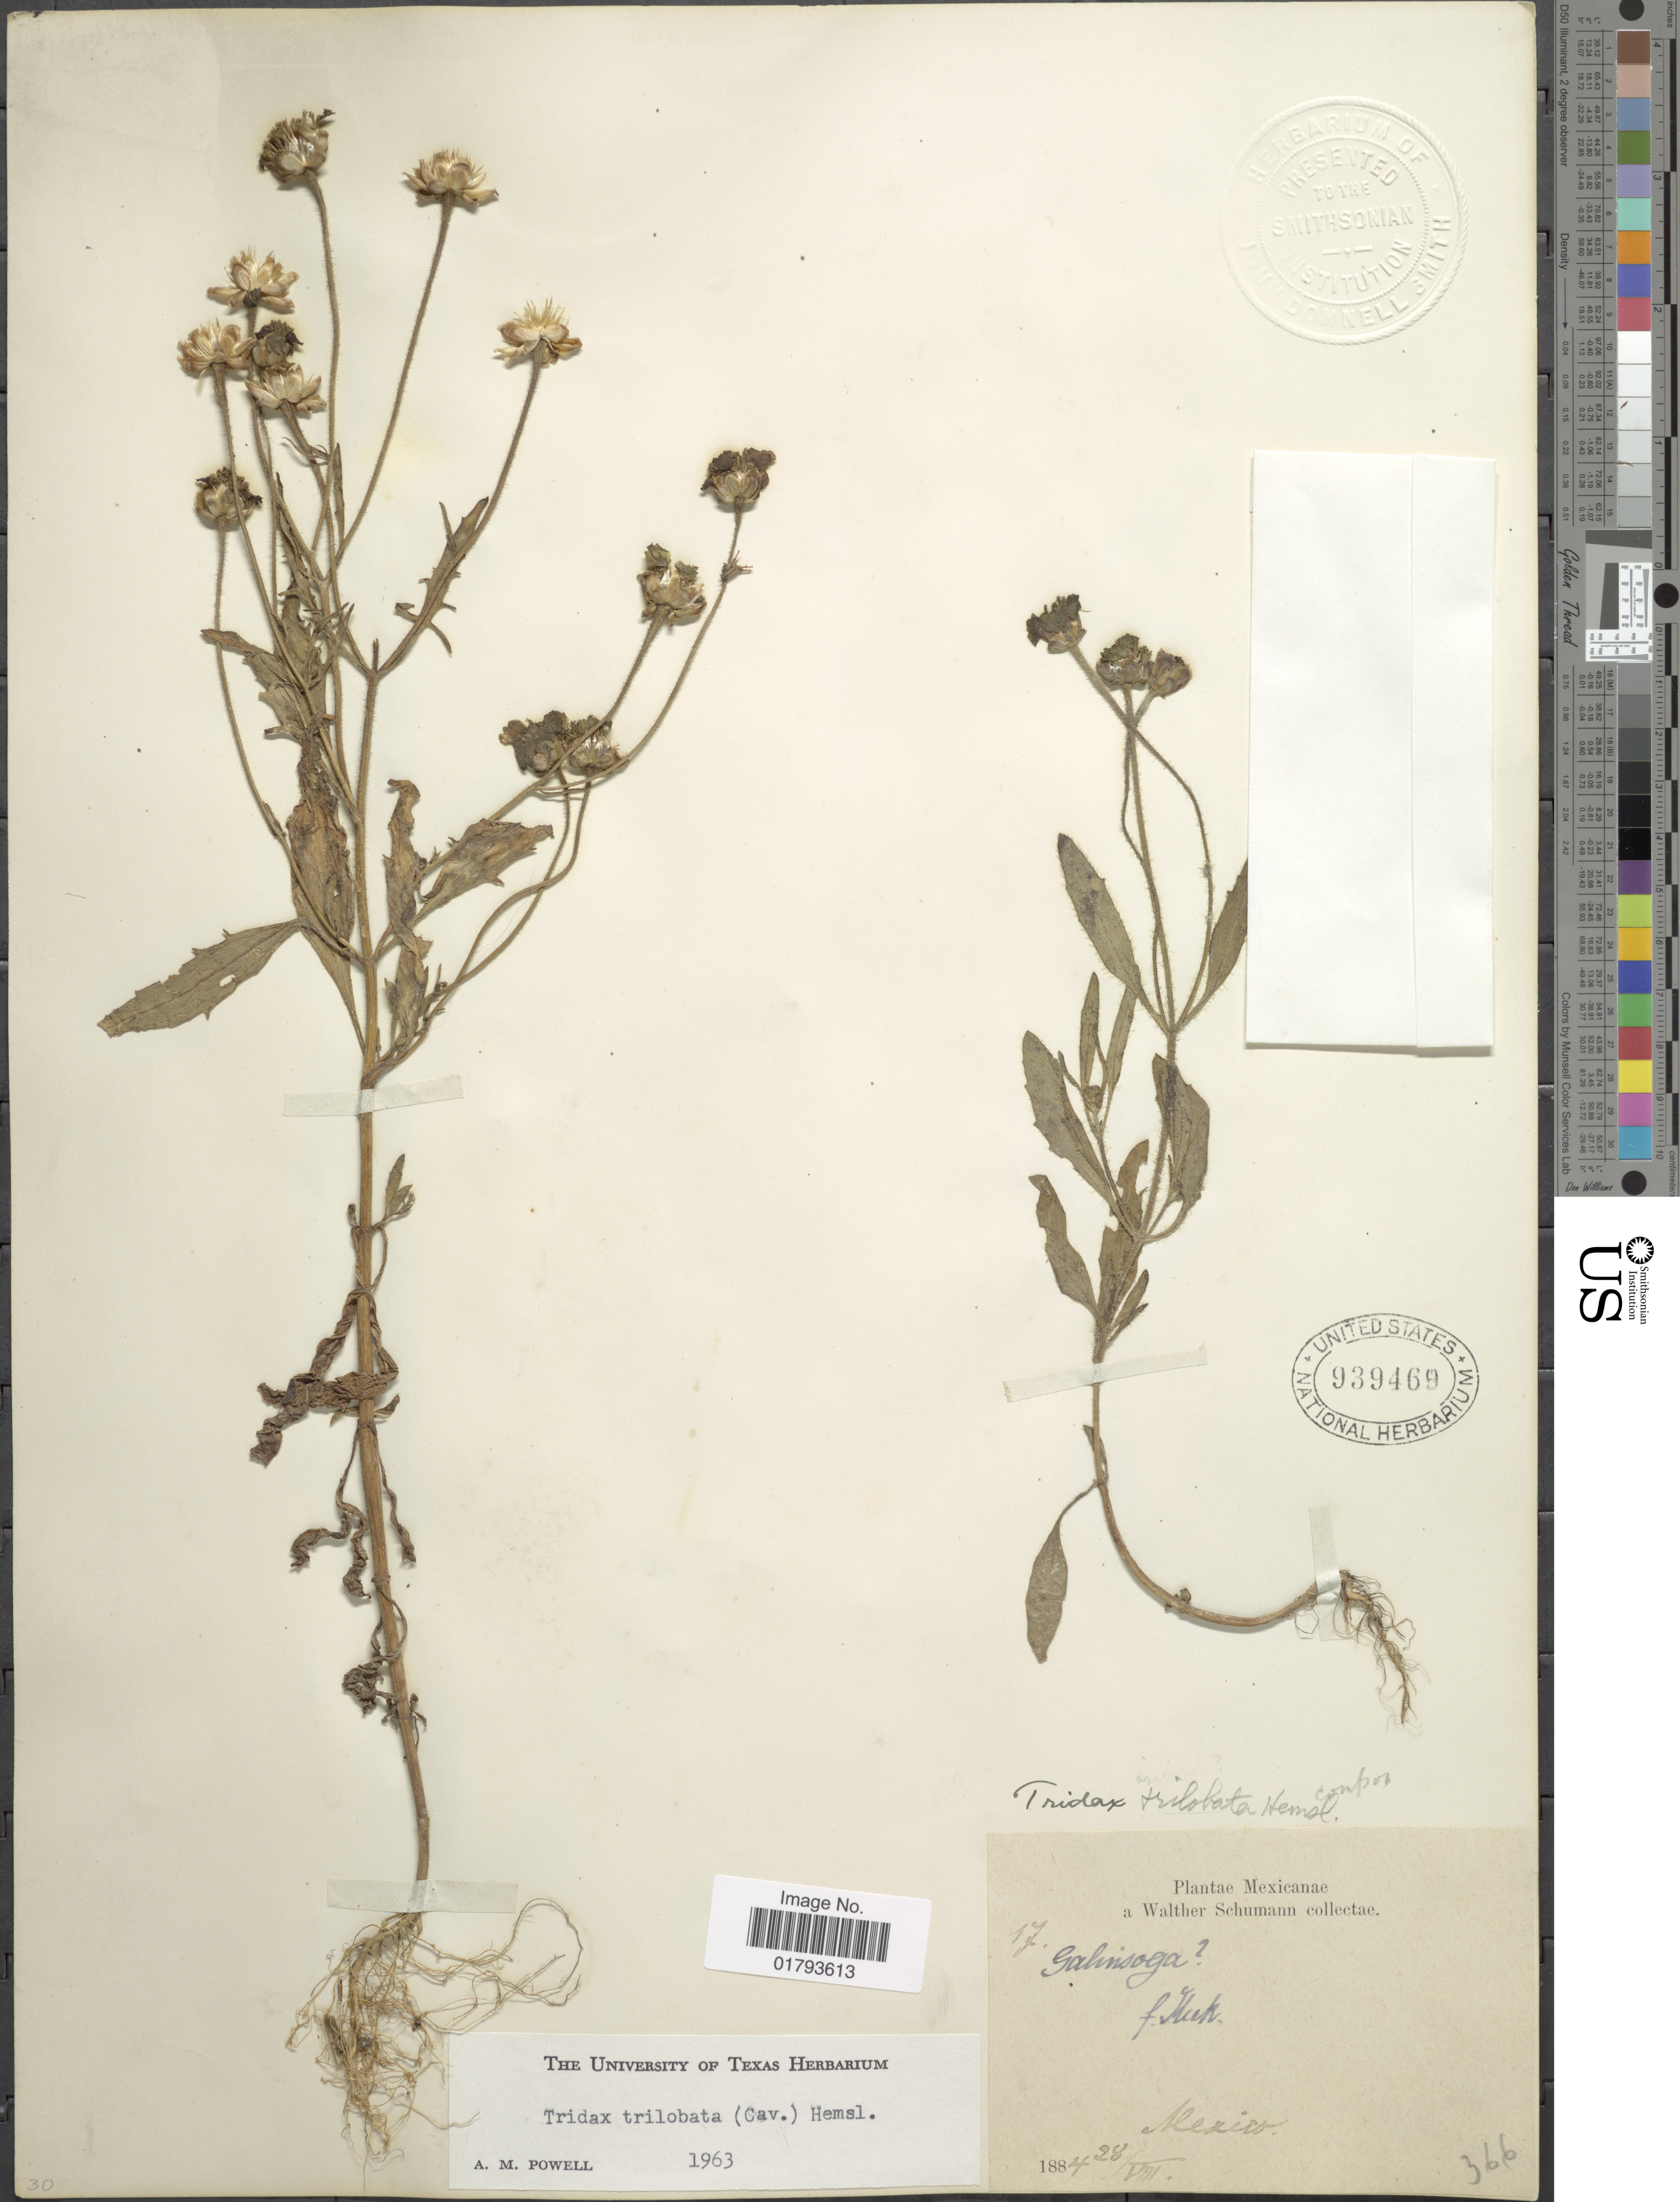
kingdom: Plantae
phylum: Tracheophyta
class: Magnoliopsida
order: Asterales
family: Asteraceae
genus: Tridax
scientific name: Tridax trilobata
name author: (Cav.) Hemsl.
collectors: W. Schumann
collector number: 17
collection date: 1884-08-28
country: Mexico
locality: Mexico.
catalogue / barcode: US 939469